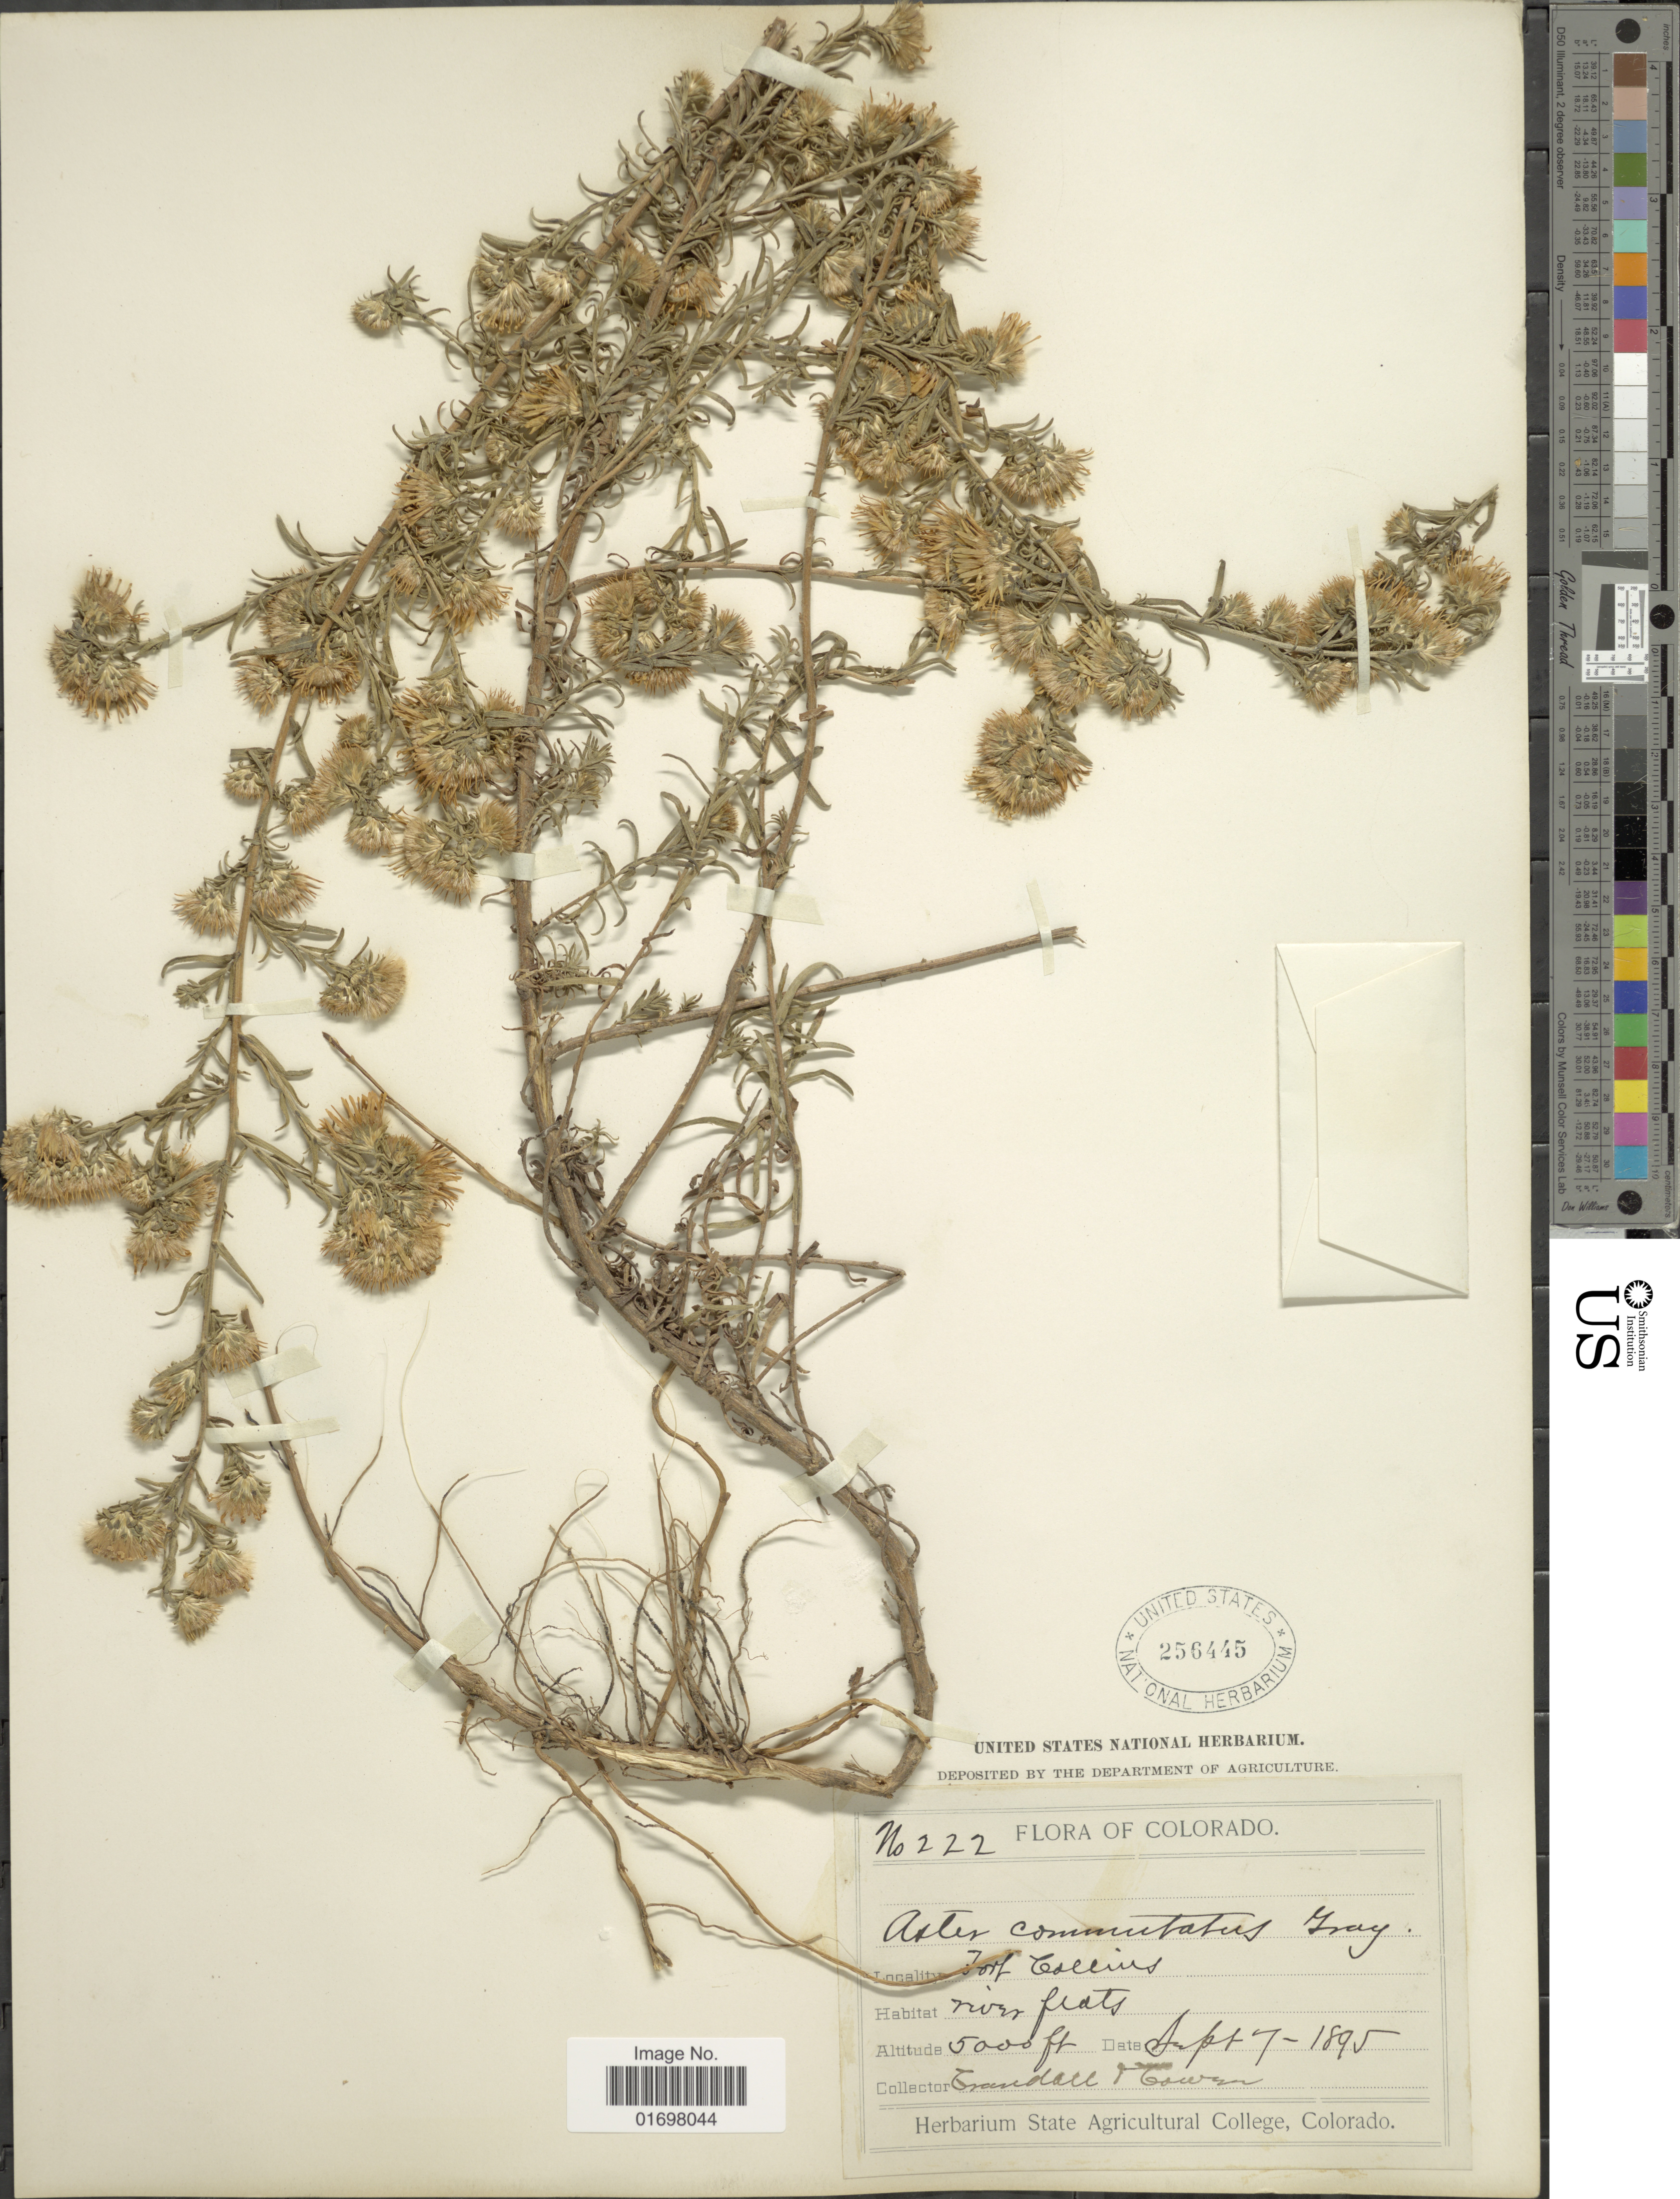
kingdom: Plantae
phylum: Tracheophyta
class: Magnoliopsida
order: Asterales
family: Asteraceae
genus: Symphyotrichum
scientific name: Symphyotrichum falcatum var. commutatum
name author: (Torr. & A. Gray) G.L. Nesom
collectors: -. Crandall & -. Cowen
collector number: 222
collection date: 1895-09-07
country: United States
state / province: Colorado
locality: Fort Collins.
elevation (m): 1524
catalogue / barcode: US 256445